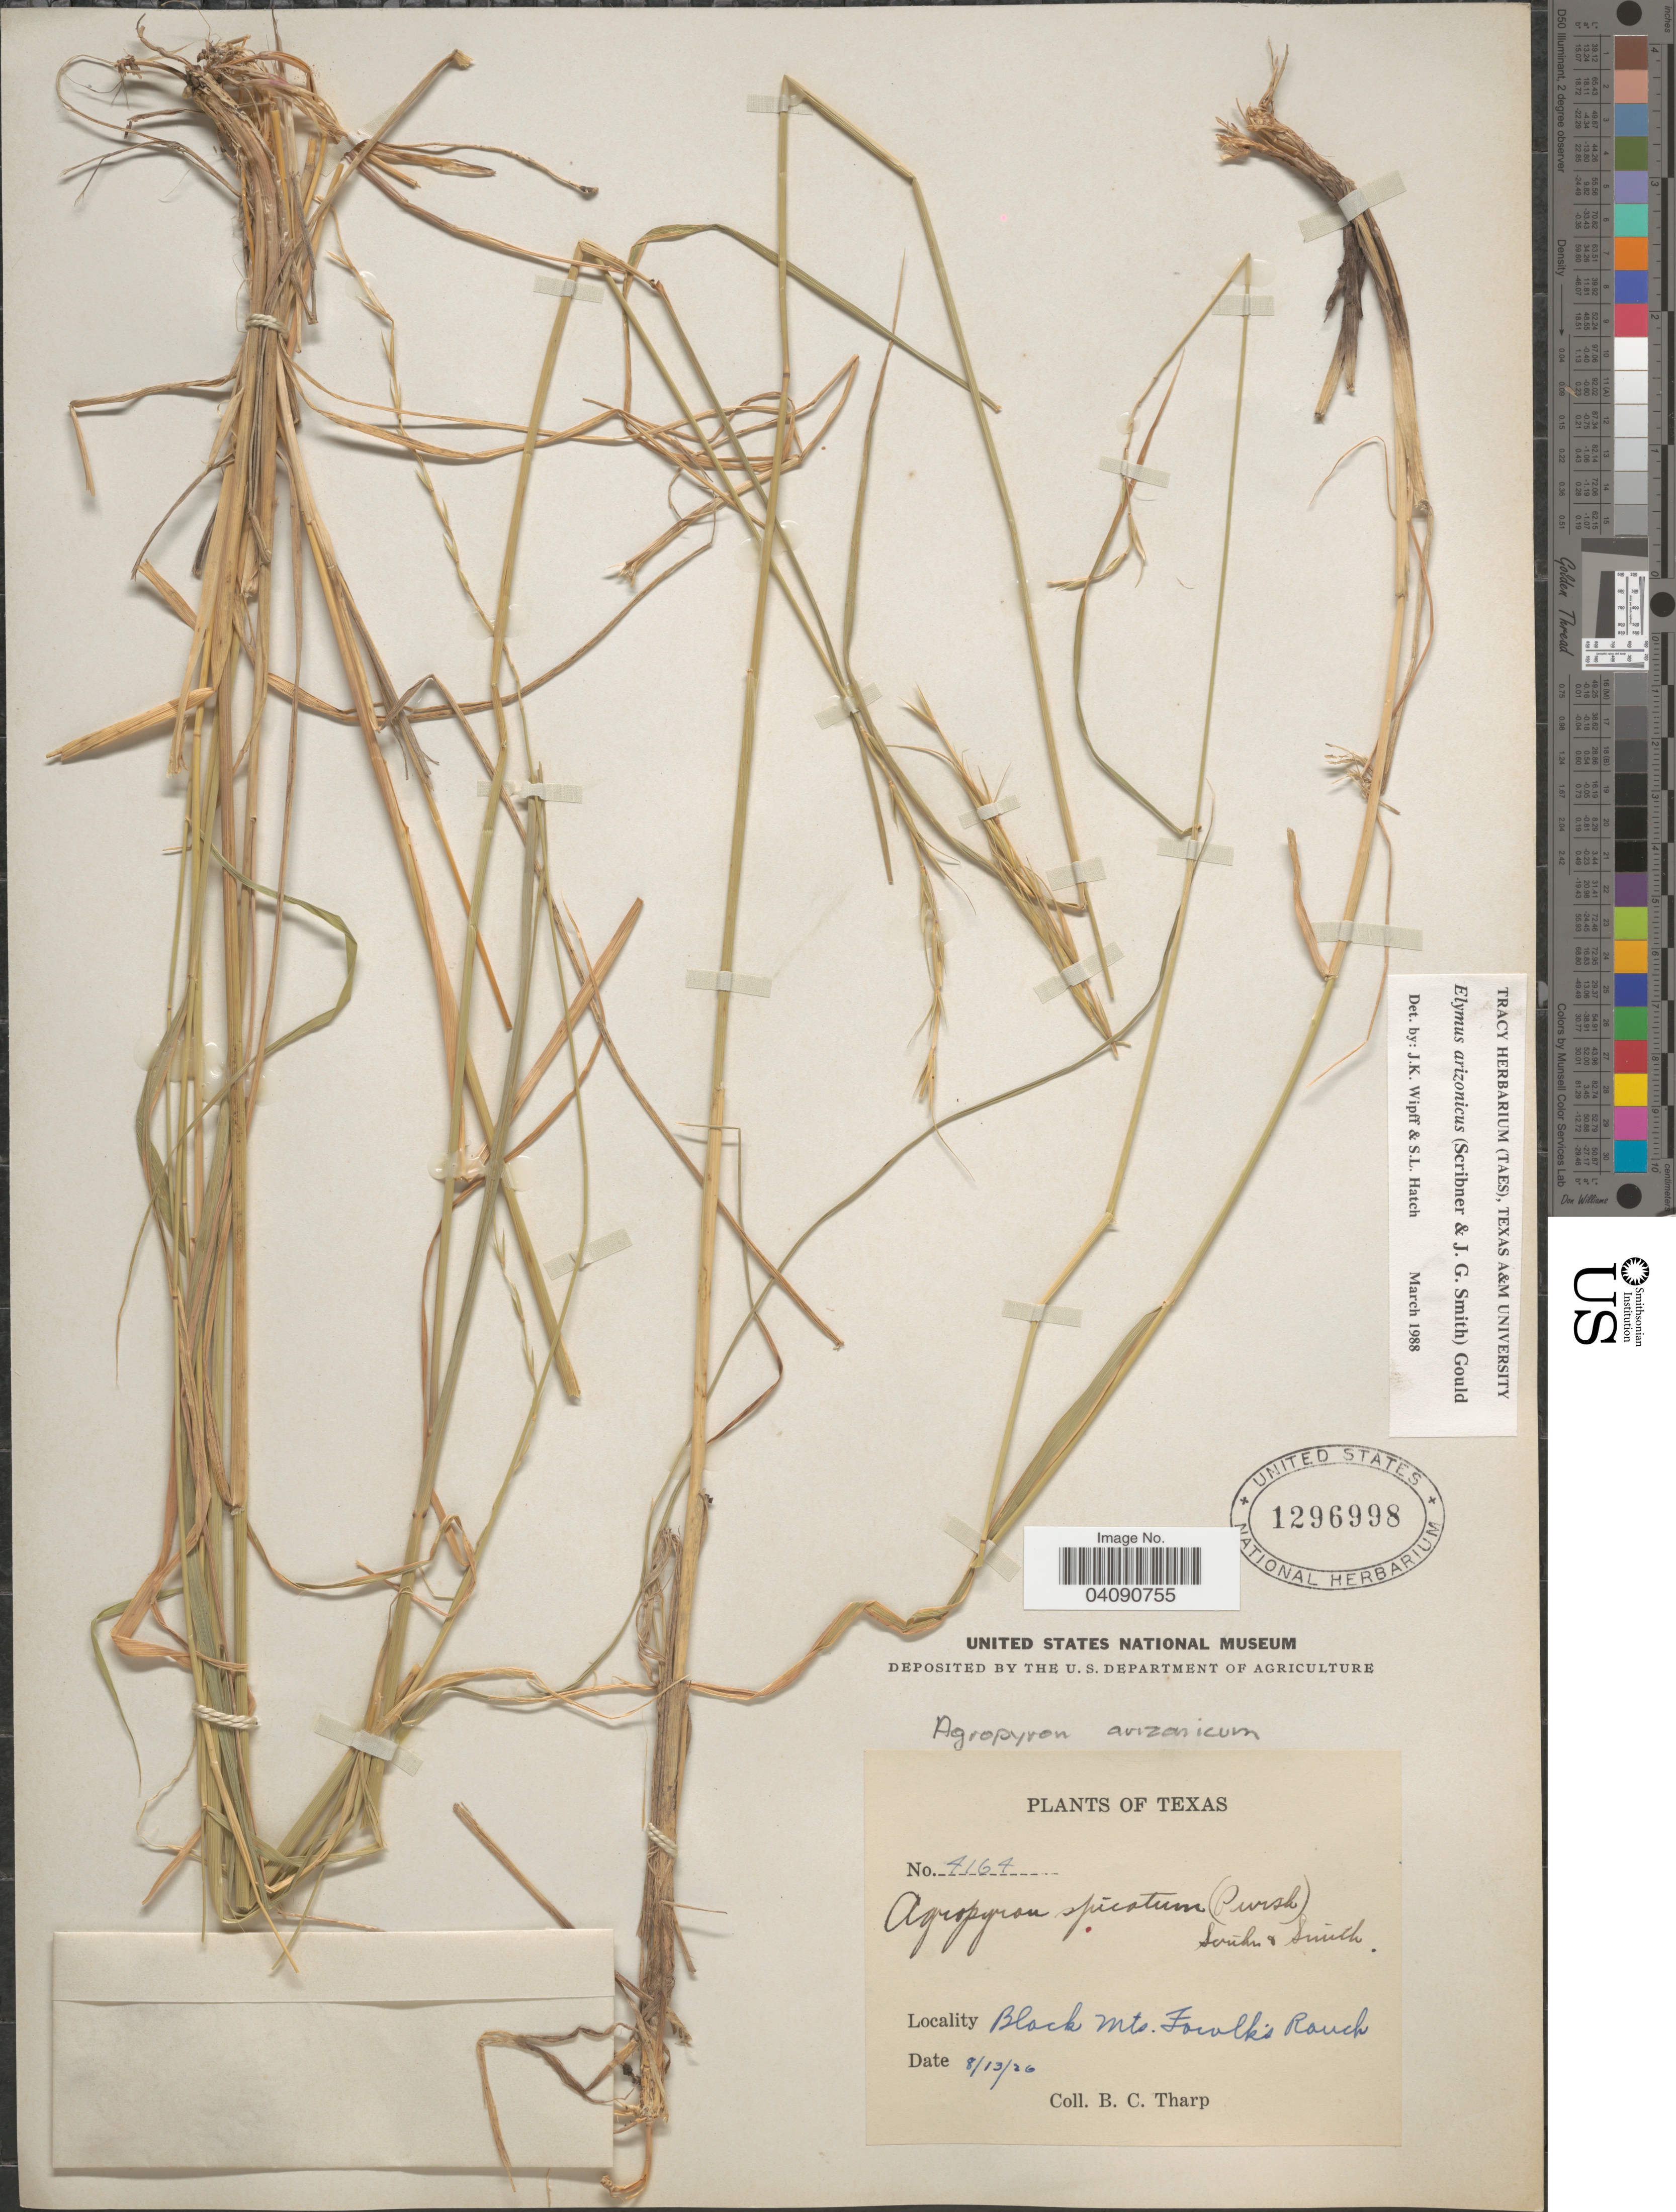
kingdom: Plantae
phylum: Tracheophyta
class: Liliopsida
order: Poales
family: Poaceae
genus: Elymus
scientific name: Elymus arizonicus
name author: (Scribn. & J.G. Sm.) Gould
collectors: B. C. Tharp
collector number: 4164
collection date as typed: Transcribed d/m/y: 13/8/26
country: United States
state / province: Texas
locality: Black Mts. Fowlk's Ranch.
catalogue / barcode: US 1296998